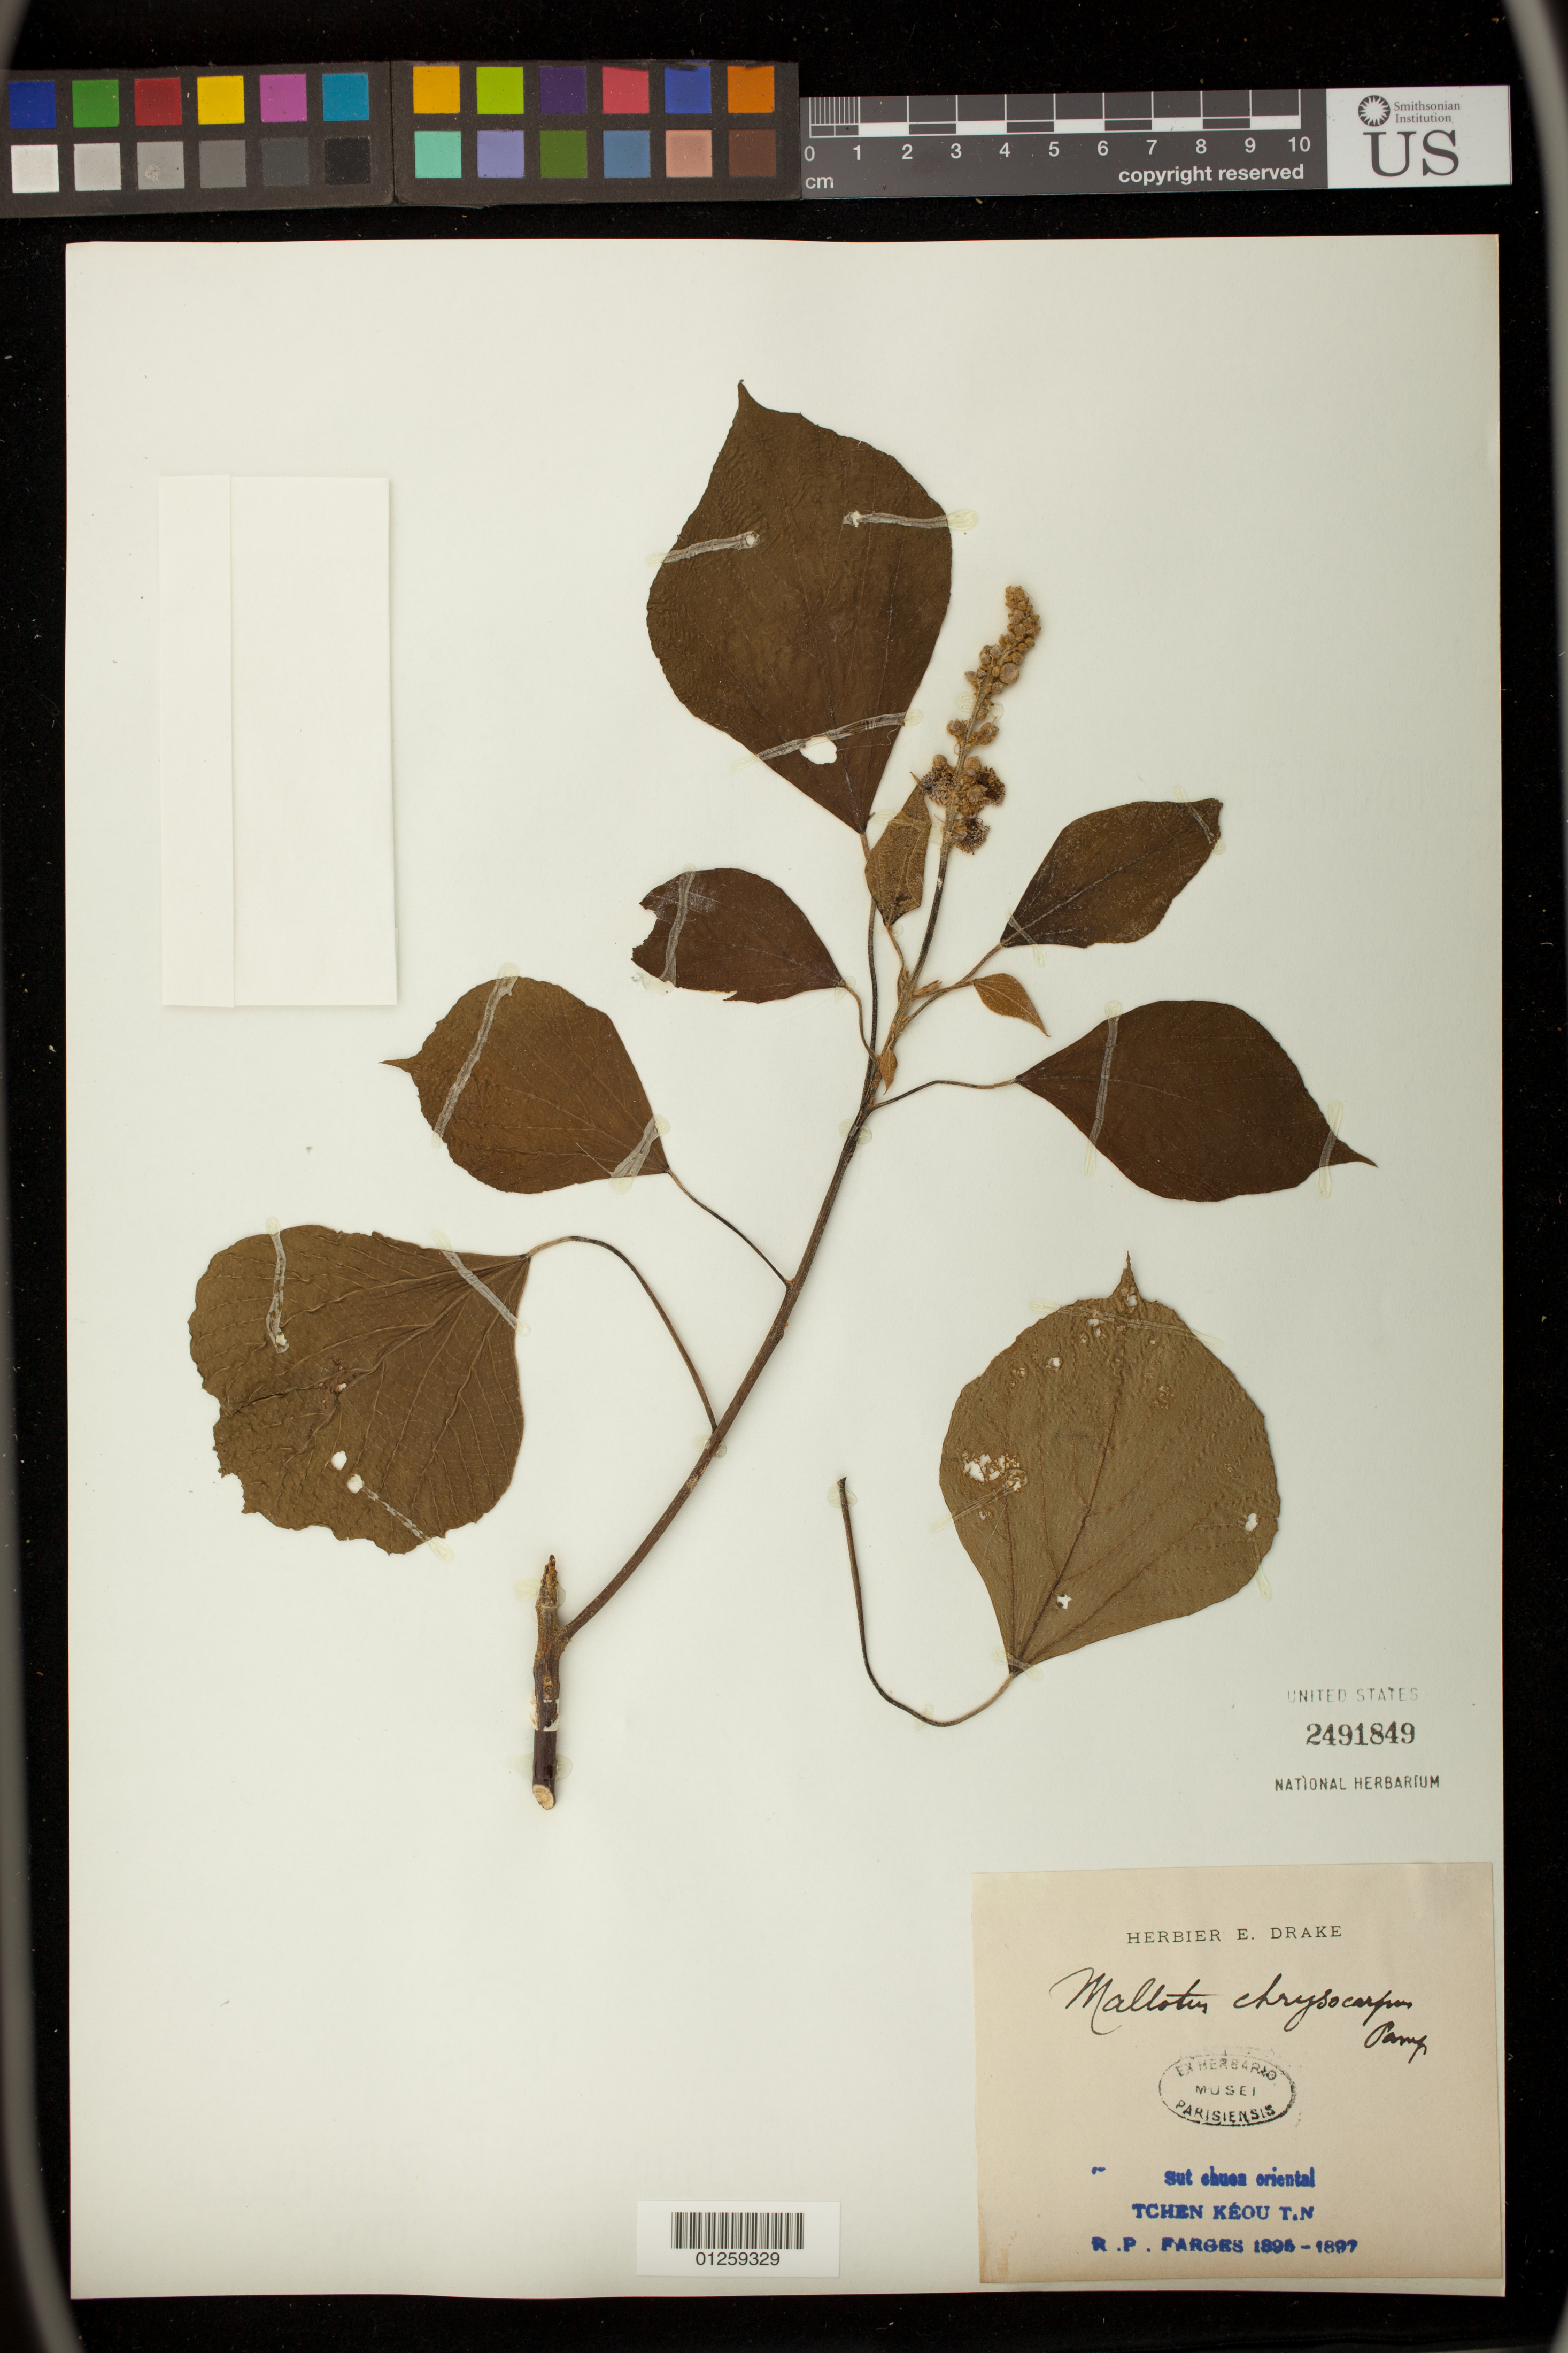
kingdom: Plantae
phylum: Tracheophyta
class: Magnoliopsida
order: Malpighiales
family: Euphorbiaceae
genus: Mallotus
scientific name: Mallotus repandus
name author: (Rottler) Müll. Arg.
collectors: R. Farges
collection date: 1895/1897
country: China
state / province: Xizang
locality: Sut chuen [Suichu] oriental Tchen Keou TiN.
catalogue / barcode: US 2491849